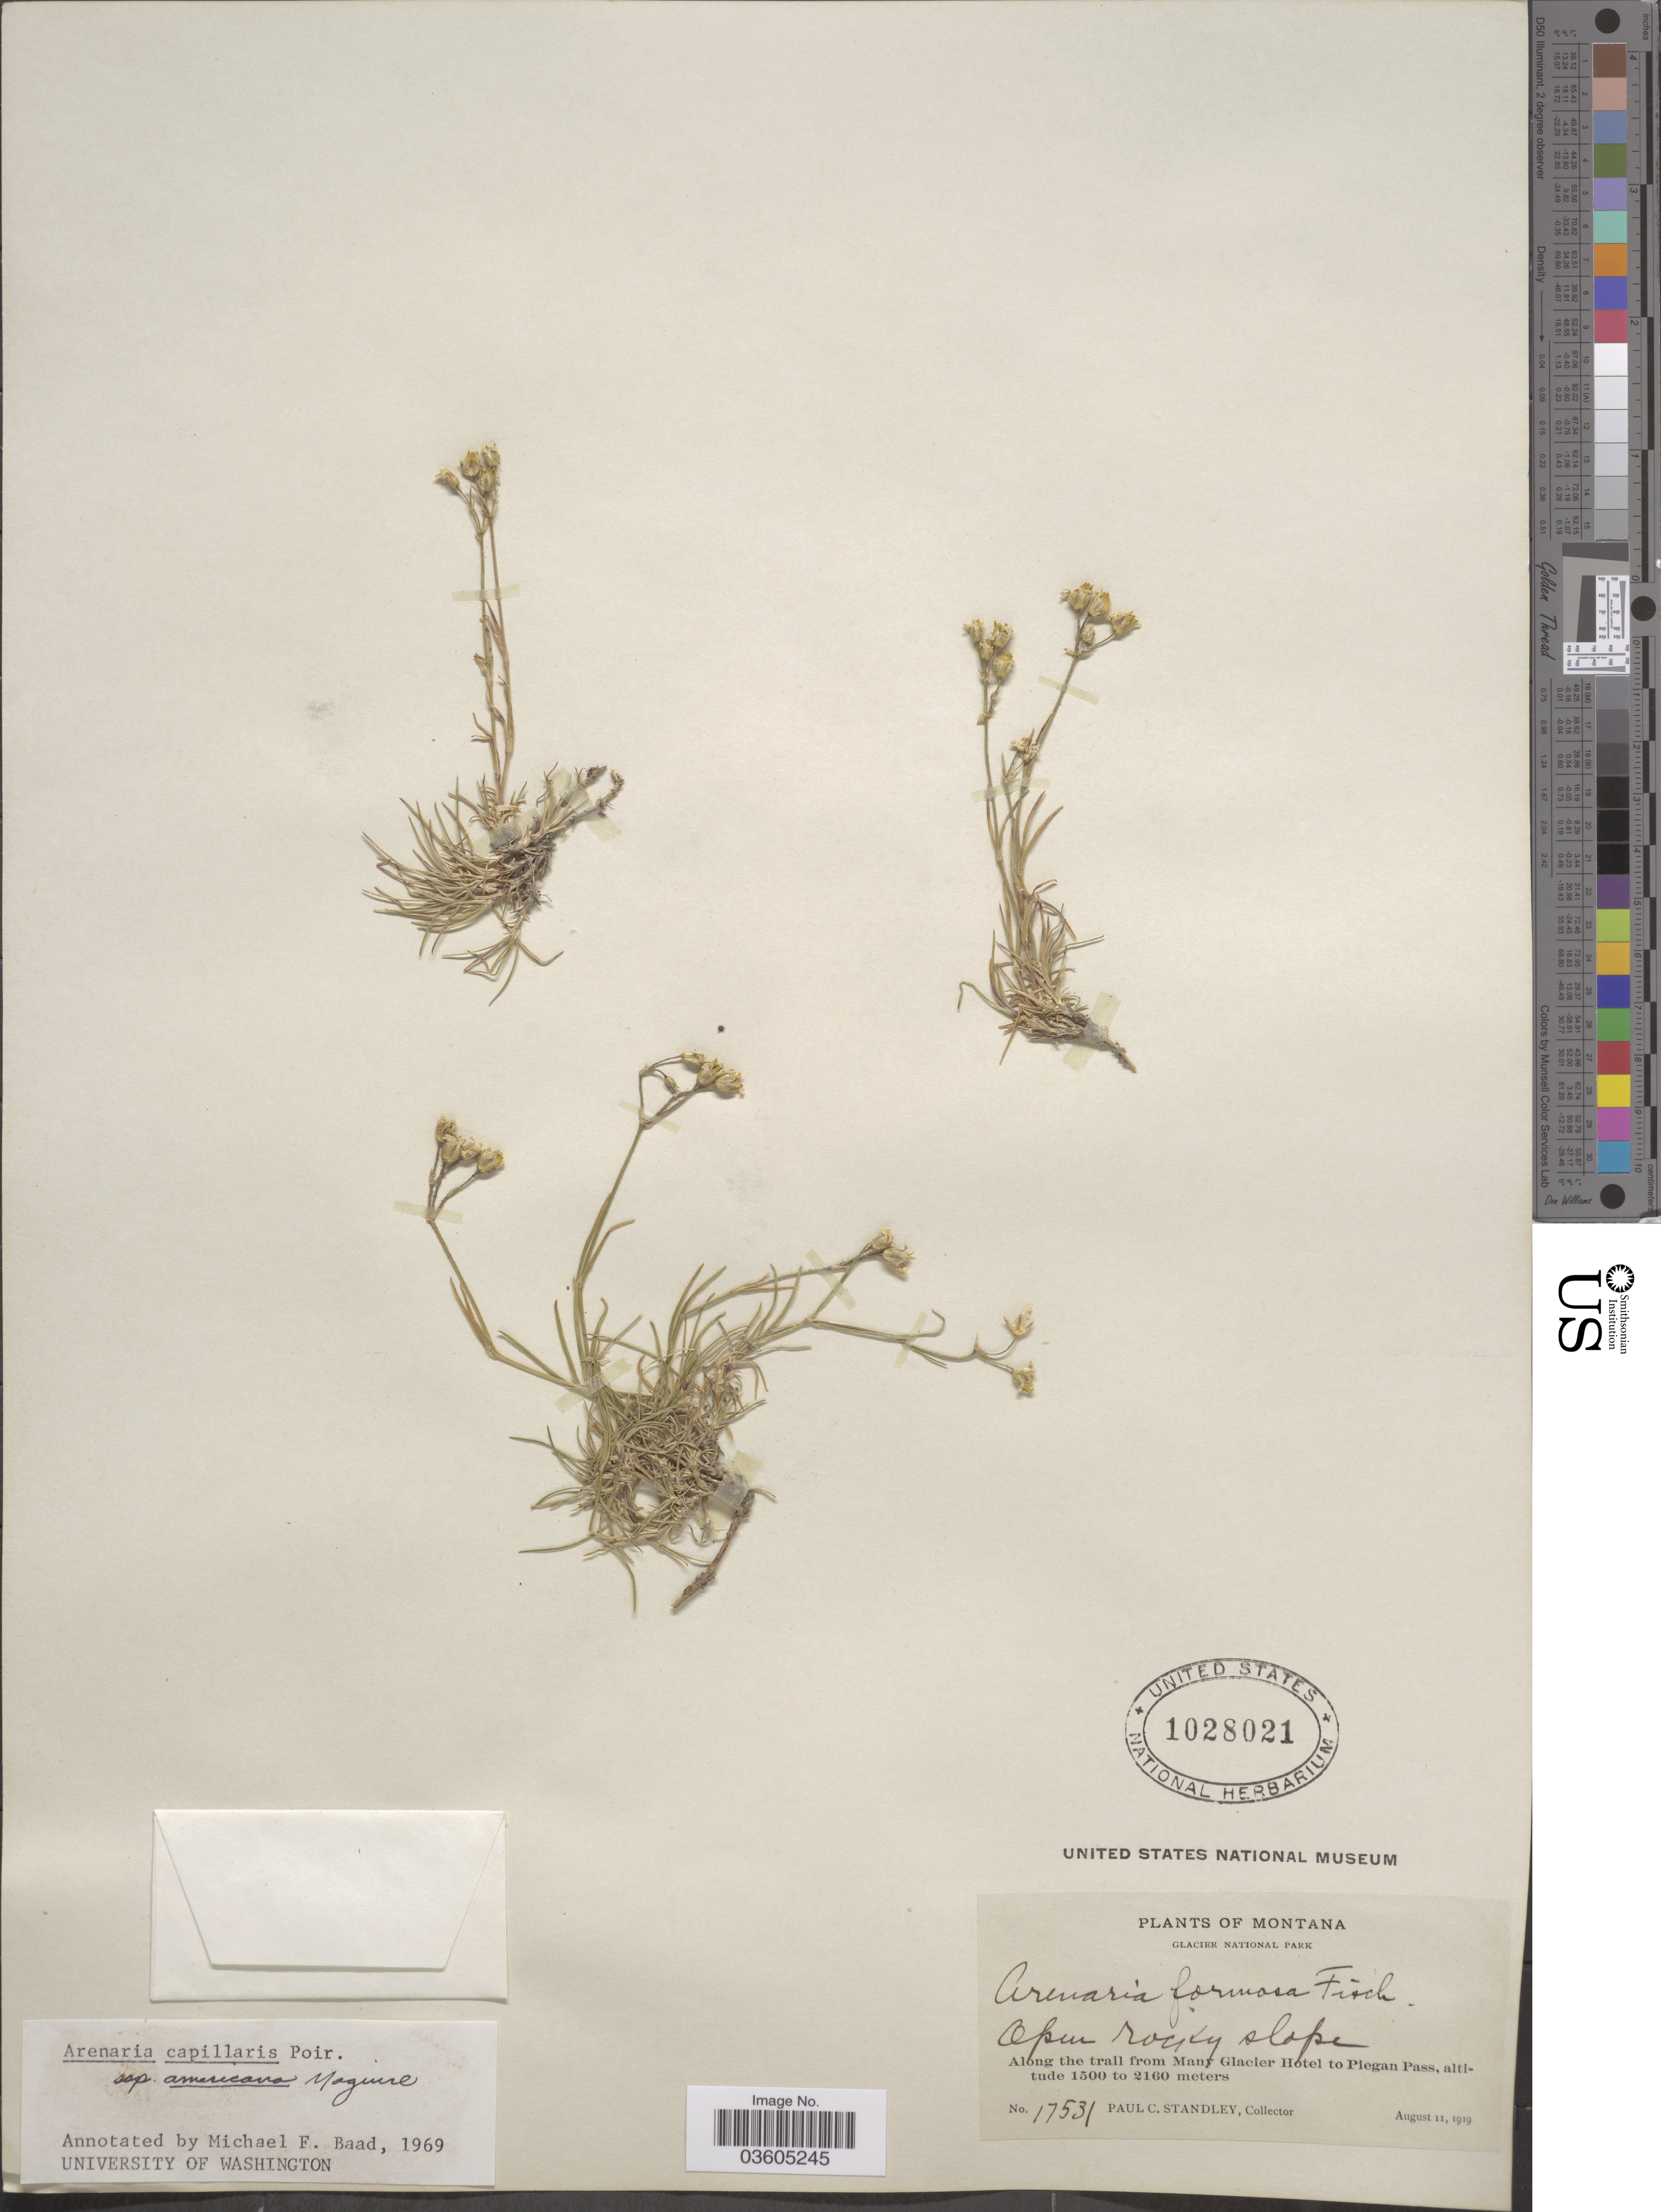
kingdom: Plantae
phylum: Tracheophyta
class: Magnoliopsida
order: Caryophyllales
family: Caryophyllaceae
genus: Eremogone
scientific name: Eremogone capillaris var. americana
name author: (Maguire) R.L. Hartm. & Rabeler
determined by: U.S. National Herbarium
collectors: P. C. Standley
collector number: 17531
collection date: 1919-08-11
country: United States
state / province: Montana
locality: Glacier National Park. Along the trail from Many Glacier Hotel to Piegan Pass.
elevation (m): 1500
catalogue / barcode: US 1028021